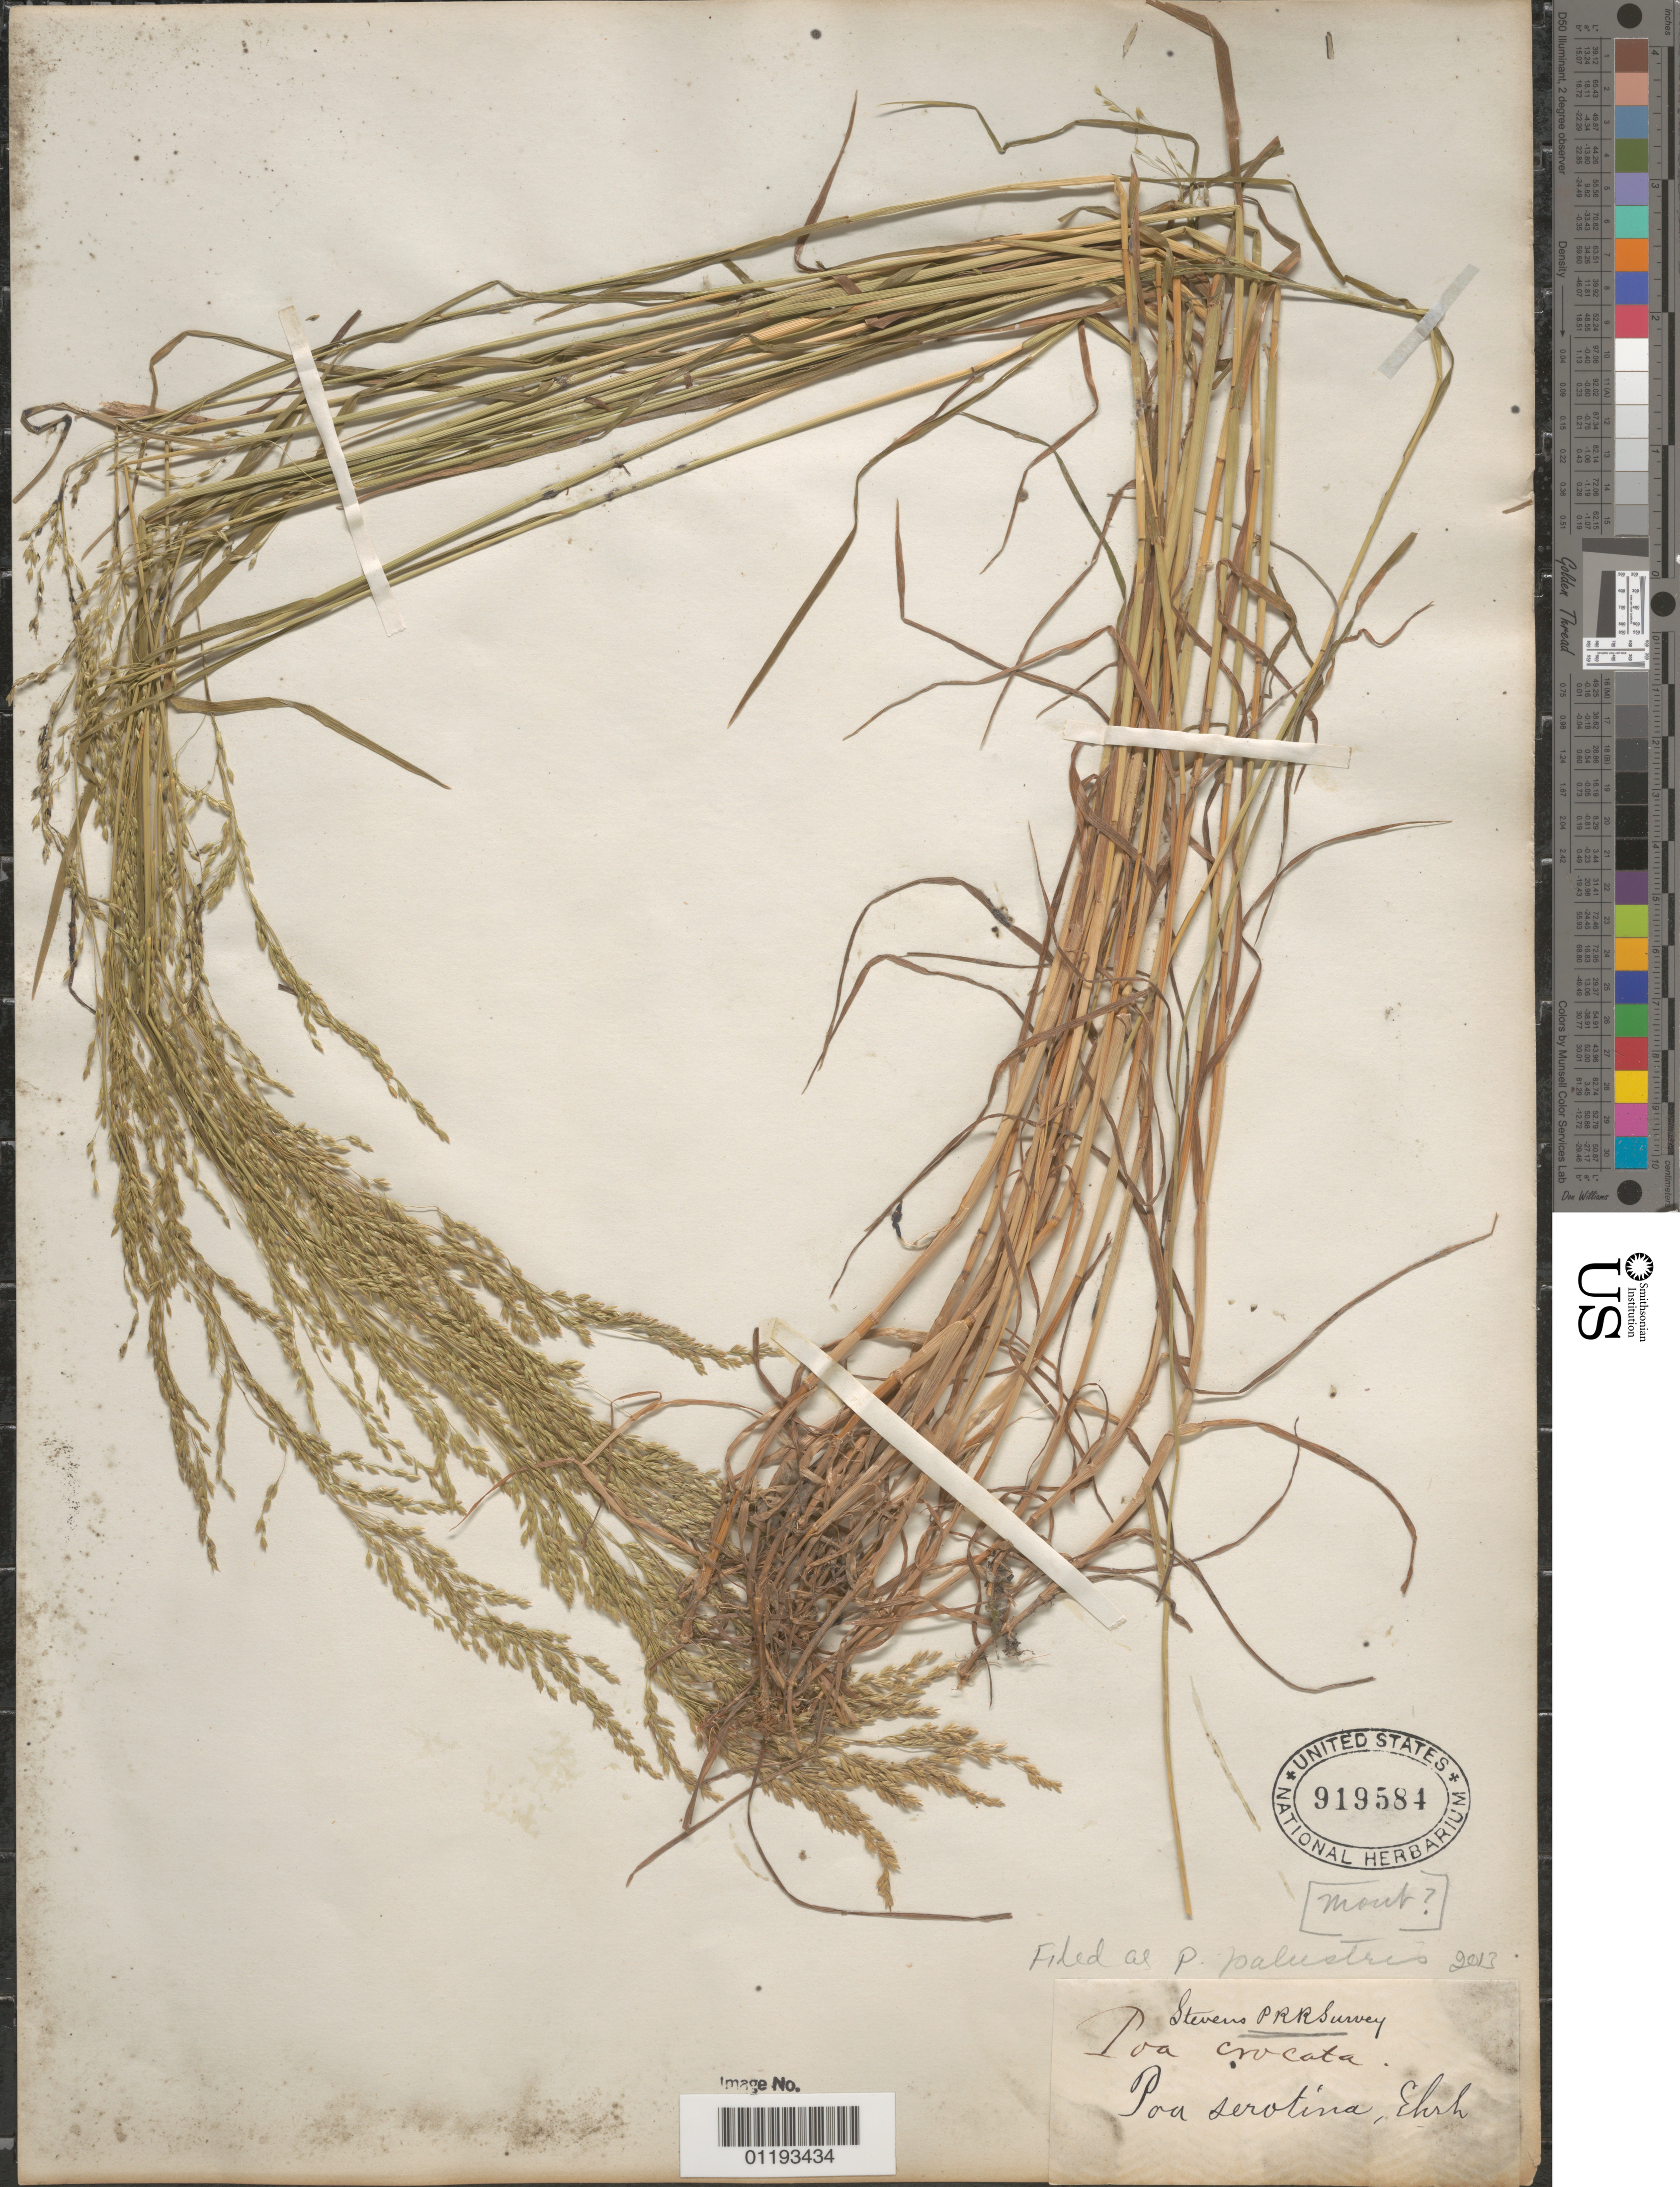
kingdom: Plantae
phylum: Tracheophyta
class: Liliopsida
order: Poales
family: Poaceae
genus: Poa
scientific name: Poa palustris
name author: L.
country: Canada / United States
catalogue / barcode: US 919584